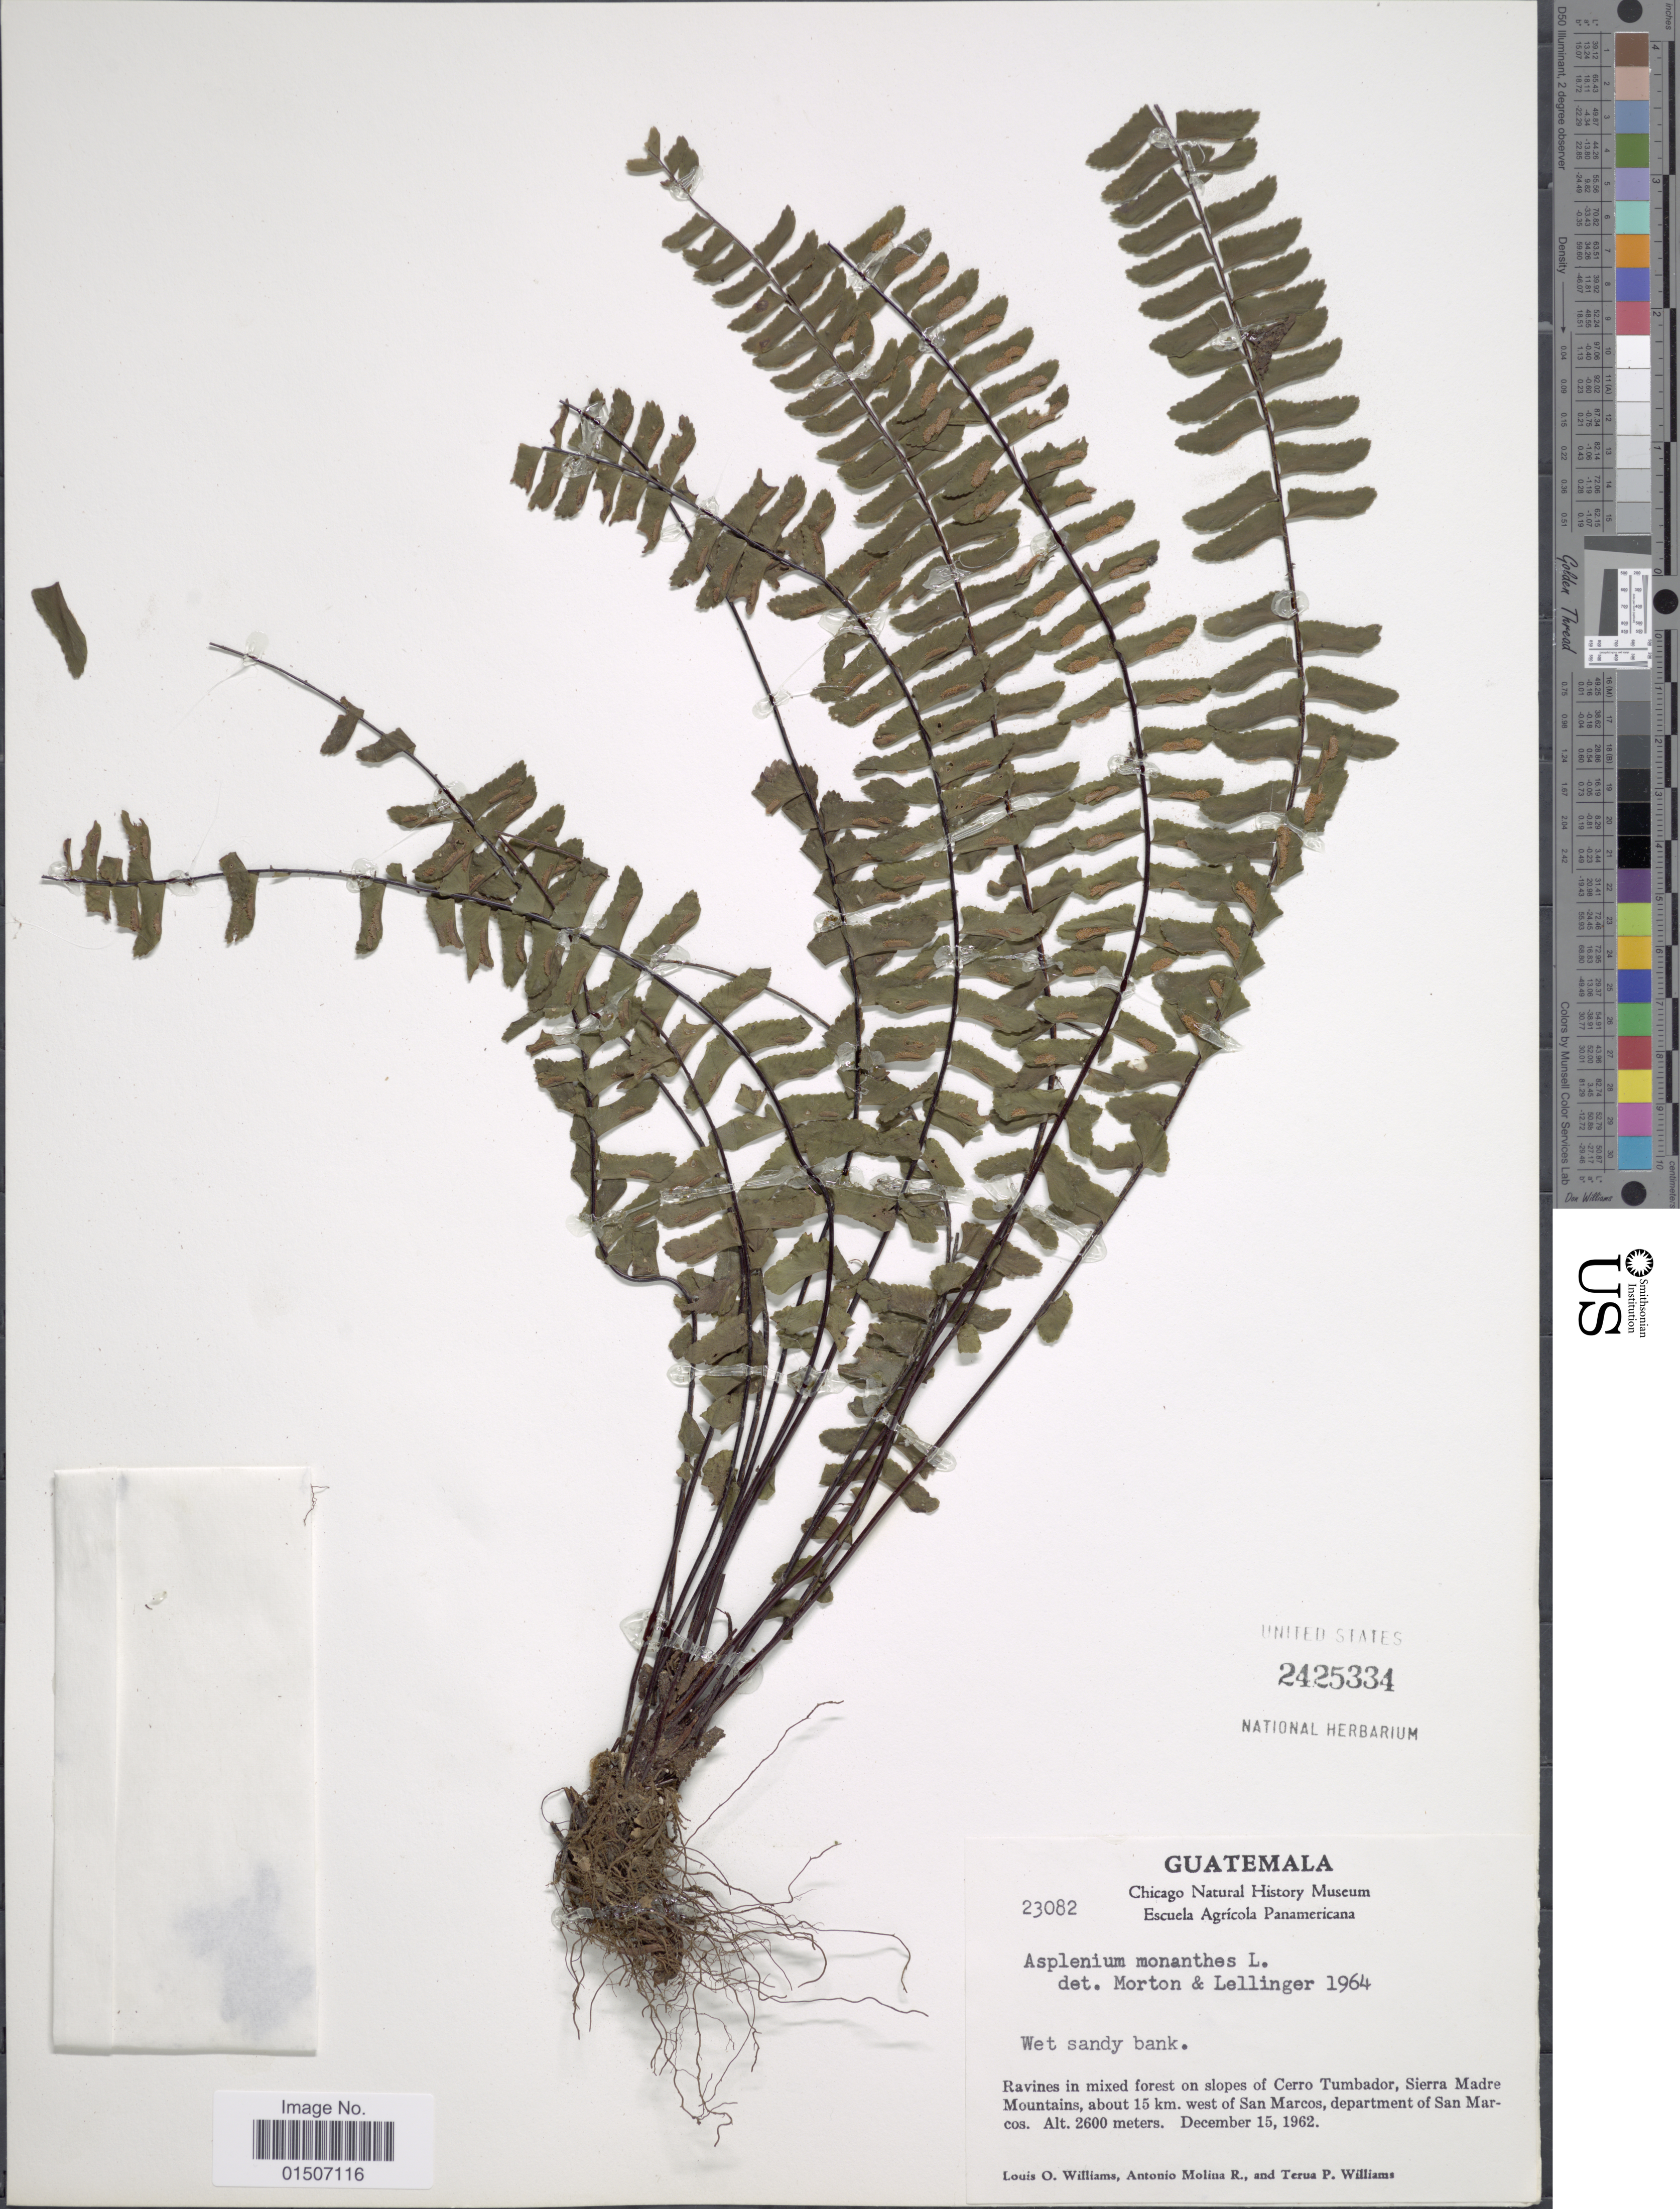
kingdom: Plantae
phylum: Tracheophyta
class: Polypodiopsida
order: Polypodiales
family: Aspleniaceae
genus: Asplenium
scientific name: Asplenium monanthes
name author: L.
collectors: L. O. Williams, A. Molina R. & T. P. Williams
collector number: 23082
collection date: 1962-12-15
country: Guatemala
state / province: San Marcos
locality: Wet sandy bank, Ravines in mixed forest on slopes of Cerro Tumbador, Sierra Madre Mountains, about 15 km. west of San Marcos, department of San Marcos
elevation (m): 2600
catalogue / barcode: US 2425334